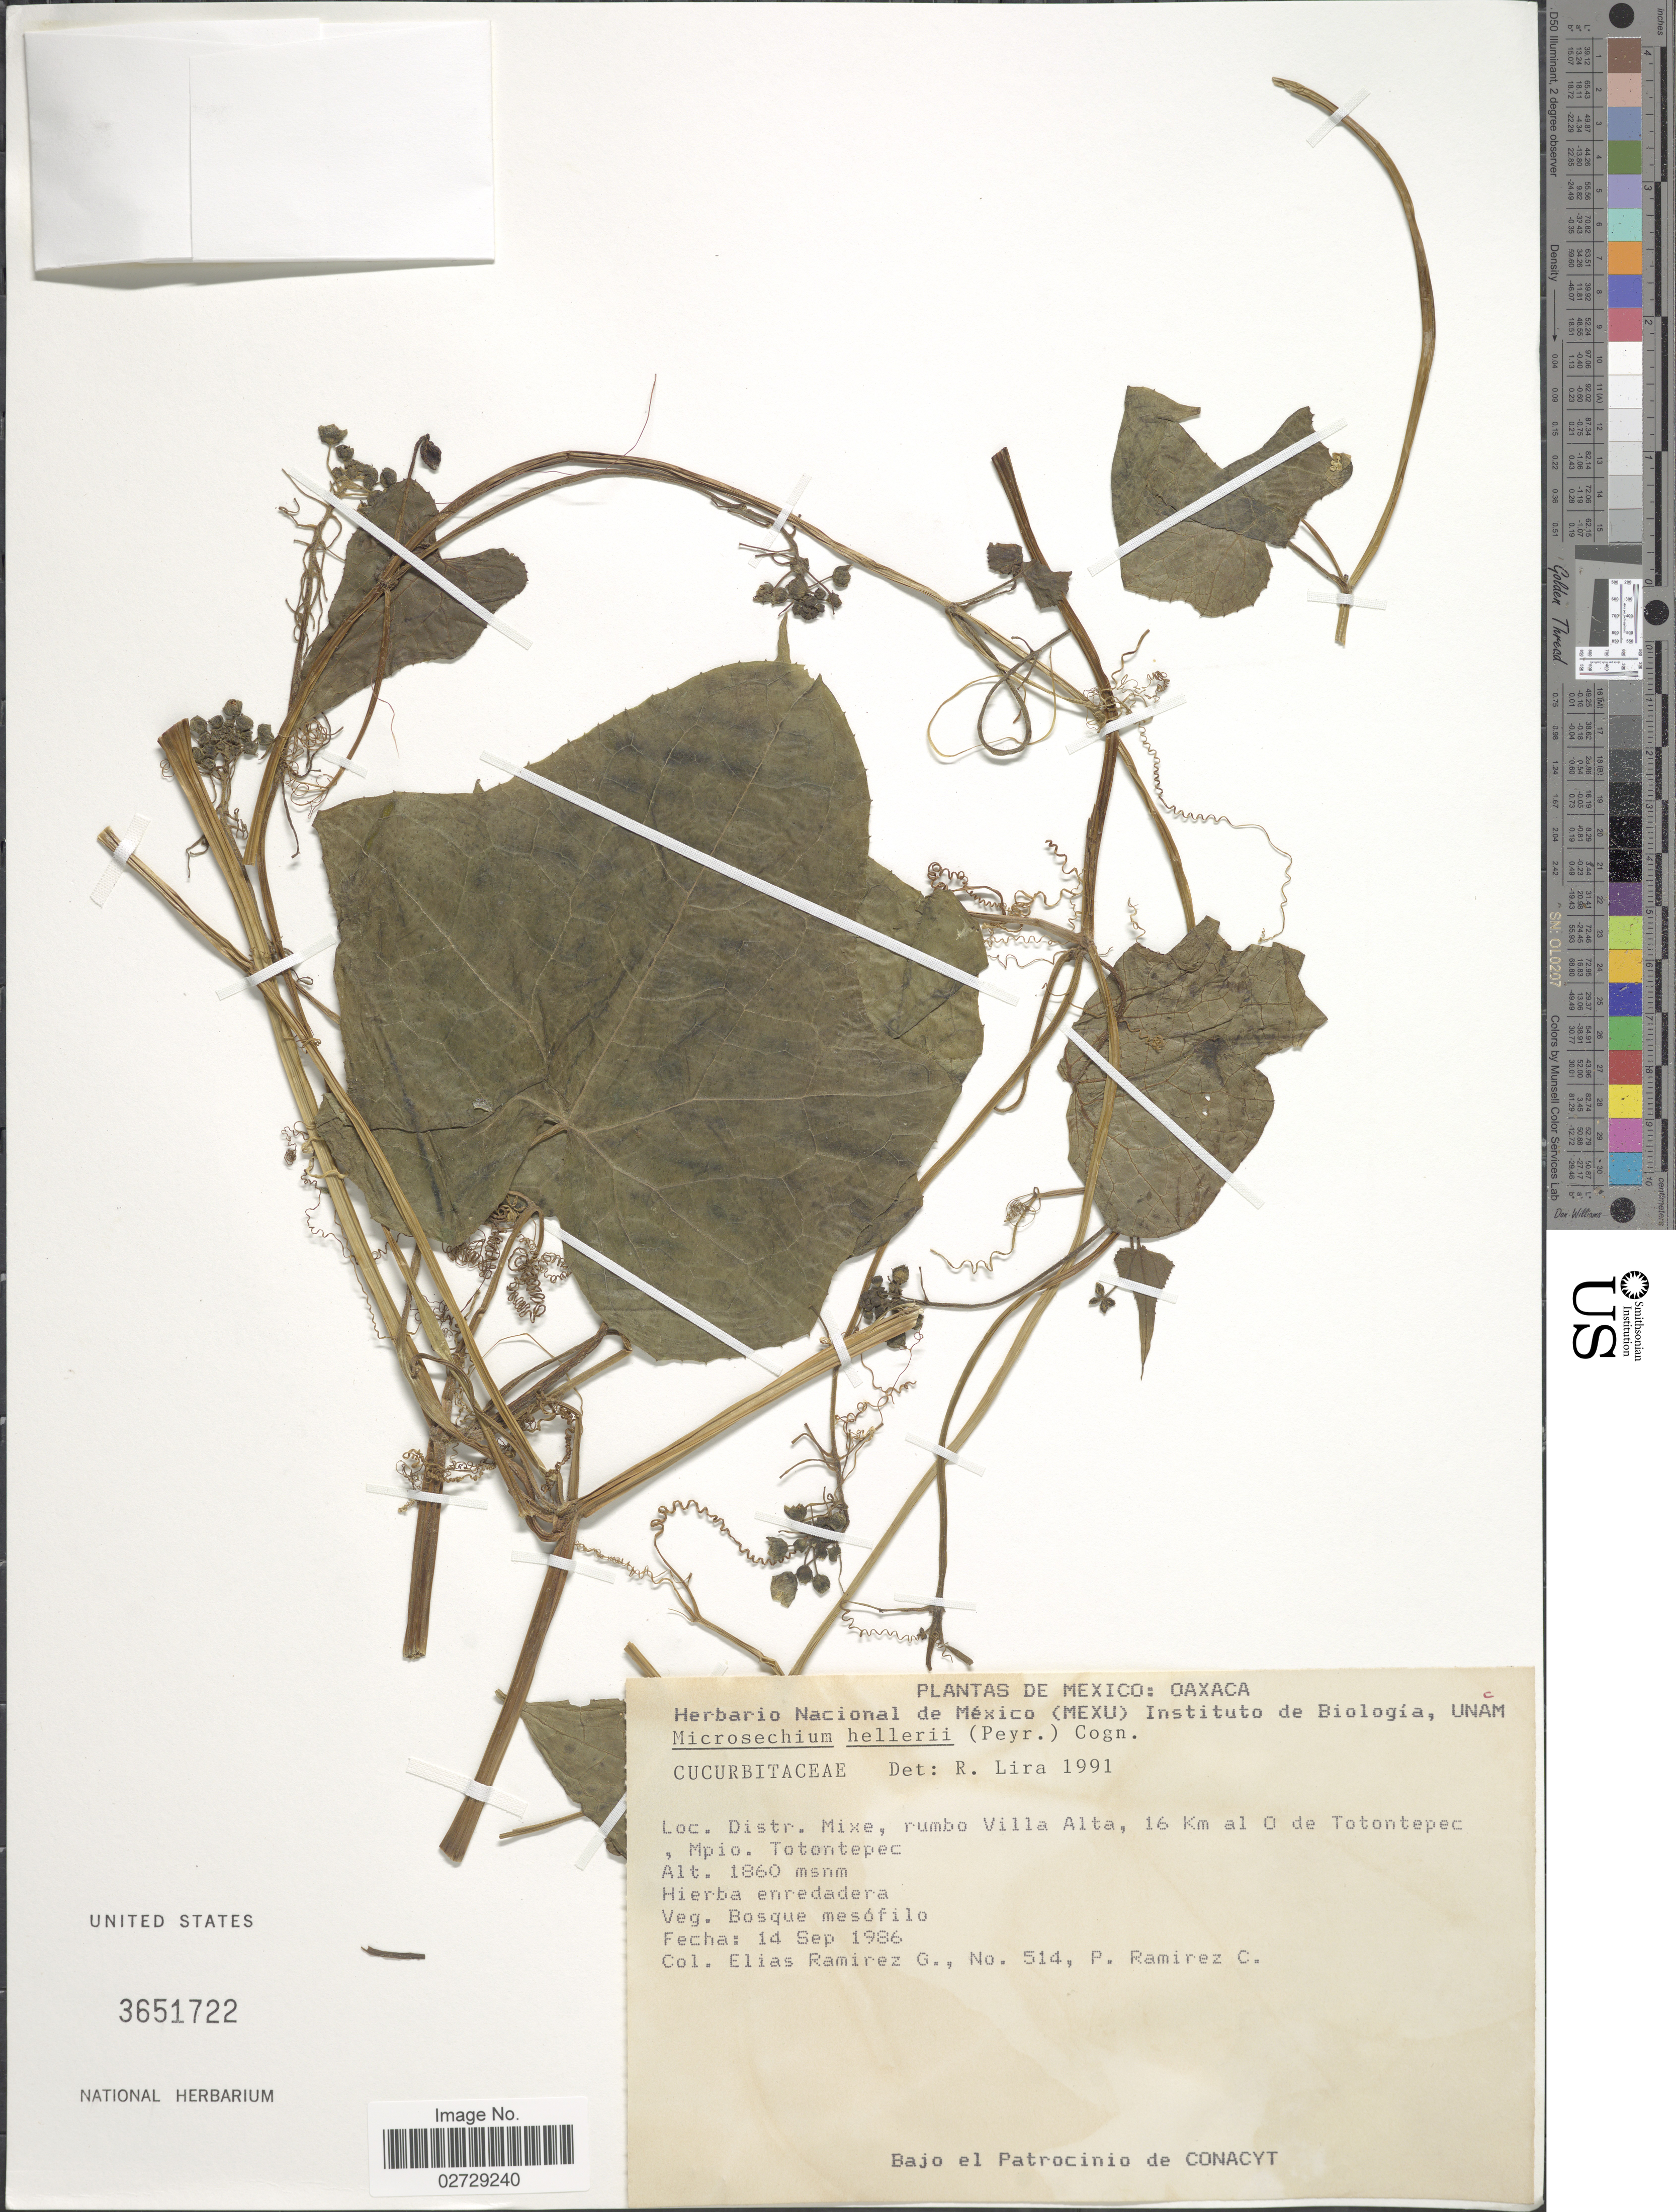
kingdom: Plantae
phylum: Tracheophyta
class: Magnoliopsida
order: Cucurbitales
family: Cucurbitaceae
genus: Microsechium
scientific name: Microsechium helleri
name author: (Peyr.) Cogn.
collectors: E. Ramirez G. & P. Ramirez C.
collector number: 514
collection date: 1986-09-14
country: Mexico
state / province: Oaxaca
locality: Distr. Mixe, rumbo Villa Alta, 16 Km al O de Totontepec, Mpio. Totontepec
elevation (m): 1860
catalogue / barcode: US 3651722